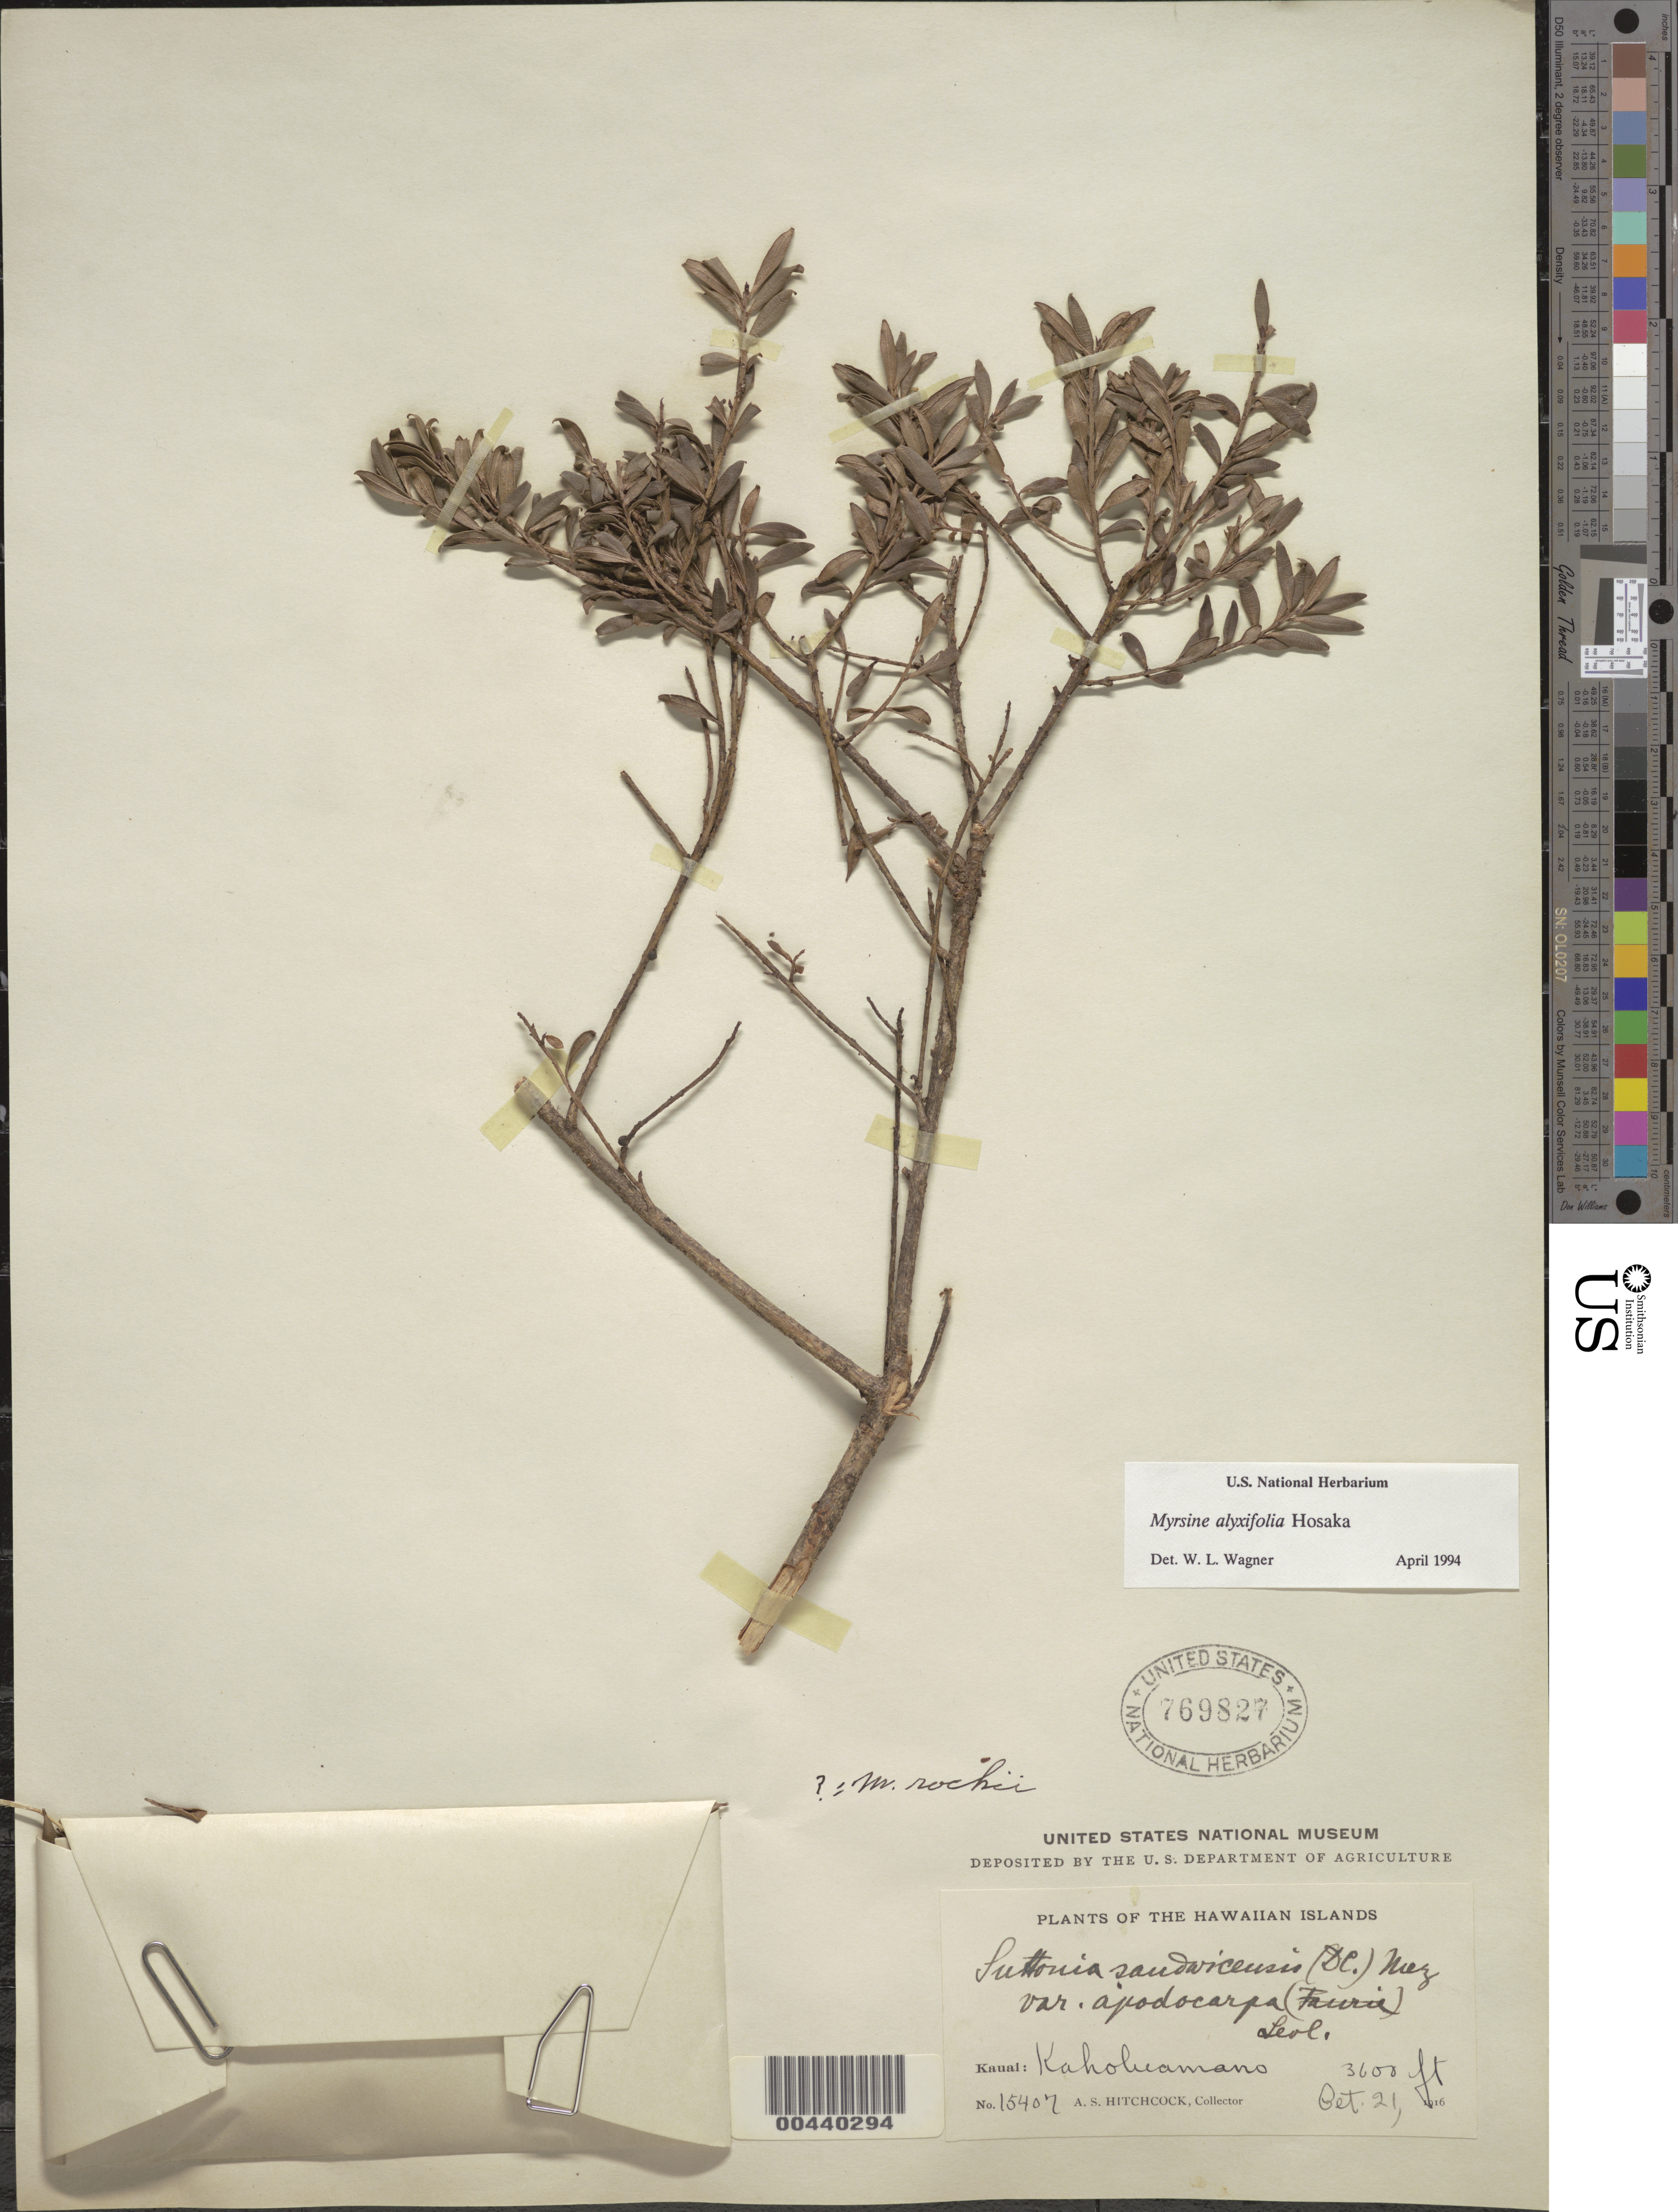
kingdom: Plantae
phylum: Tracheophyta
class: Magnoliopsida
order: Ericales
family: Primulaceae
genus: Myrsine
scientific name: Myrsine alyxifolia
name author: Hosaka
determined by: Wagner, W. L., (BOT), Smithsonian Institution - National Museum of Natural History (UNITED STATES)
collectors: A. S. Hitchcock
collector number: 15407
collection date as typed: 21 Oct 1916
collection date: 1916-10-21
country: United States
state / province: Hawaii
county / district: Kauai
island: Kaua'i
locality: Kaholuamano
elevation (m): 1097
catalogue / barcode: US 769827